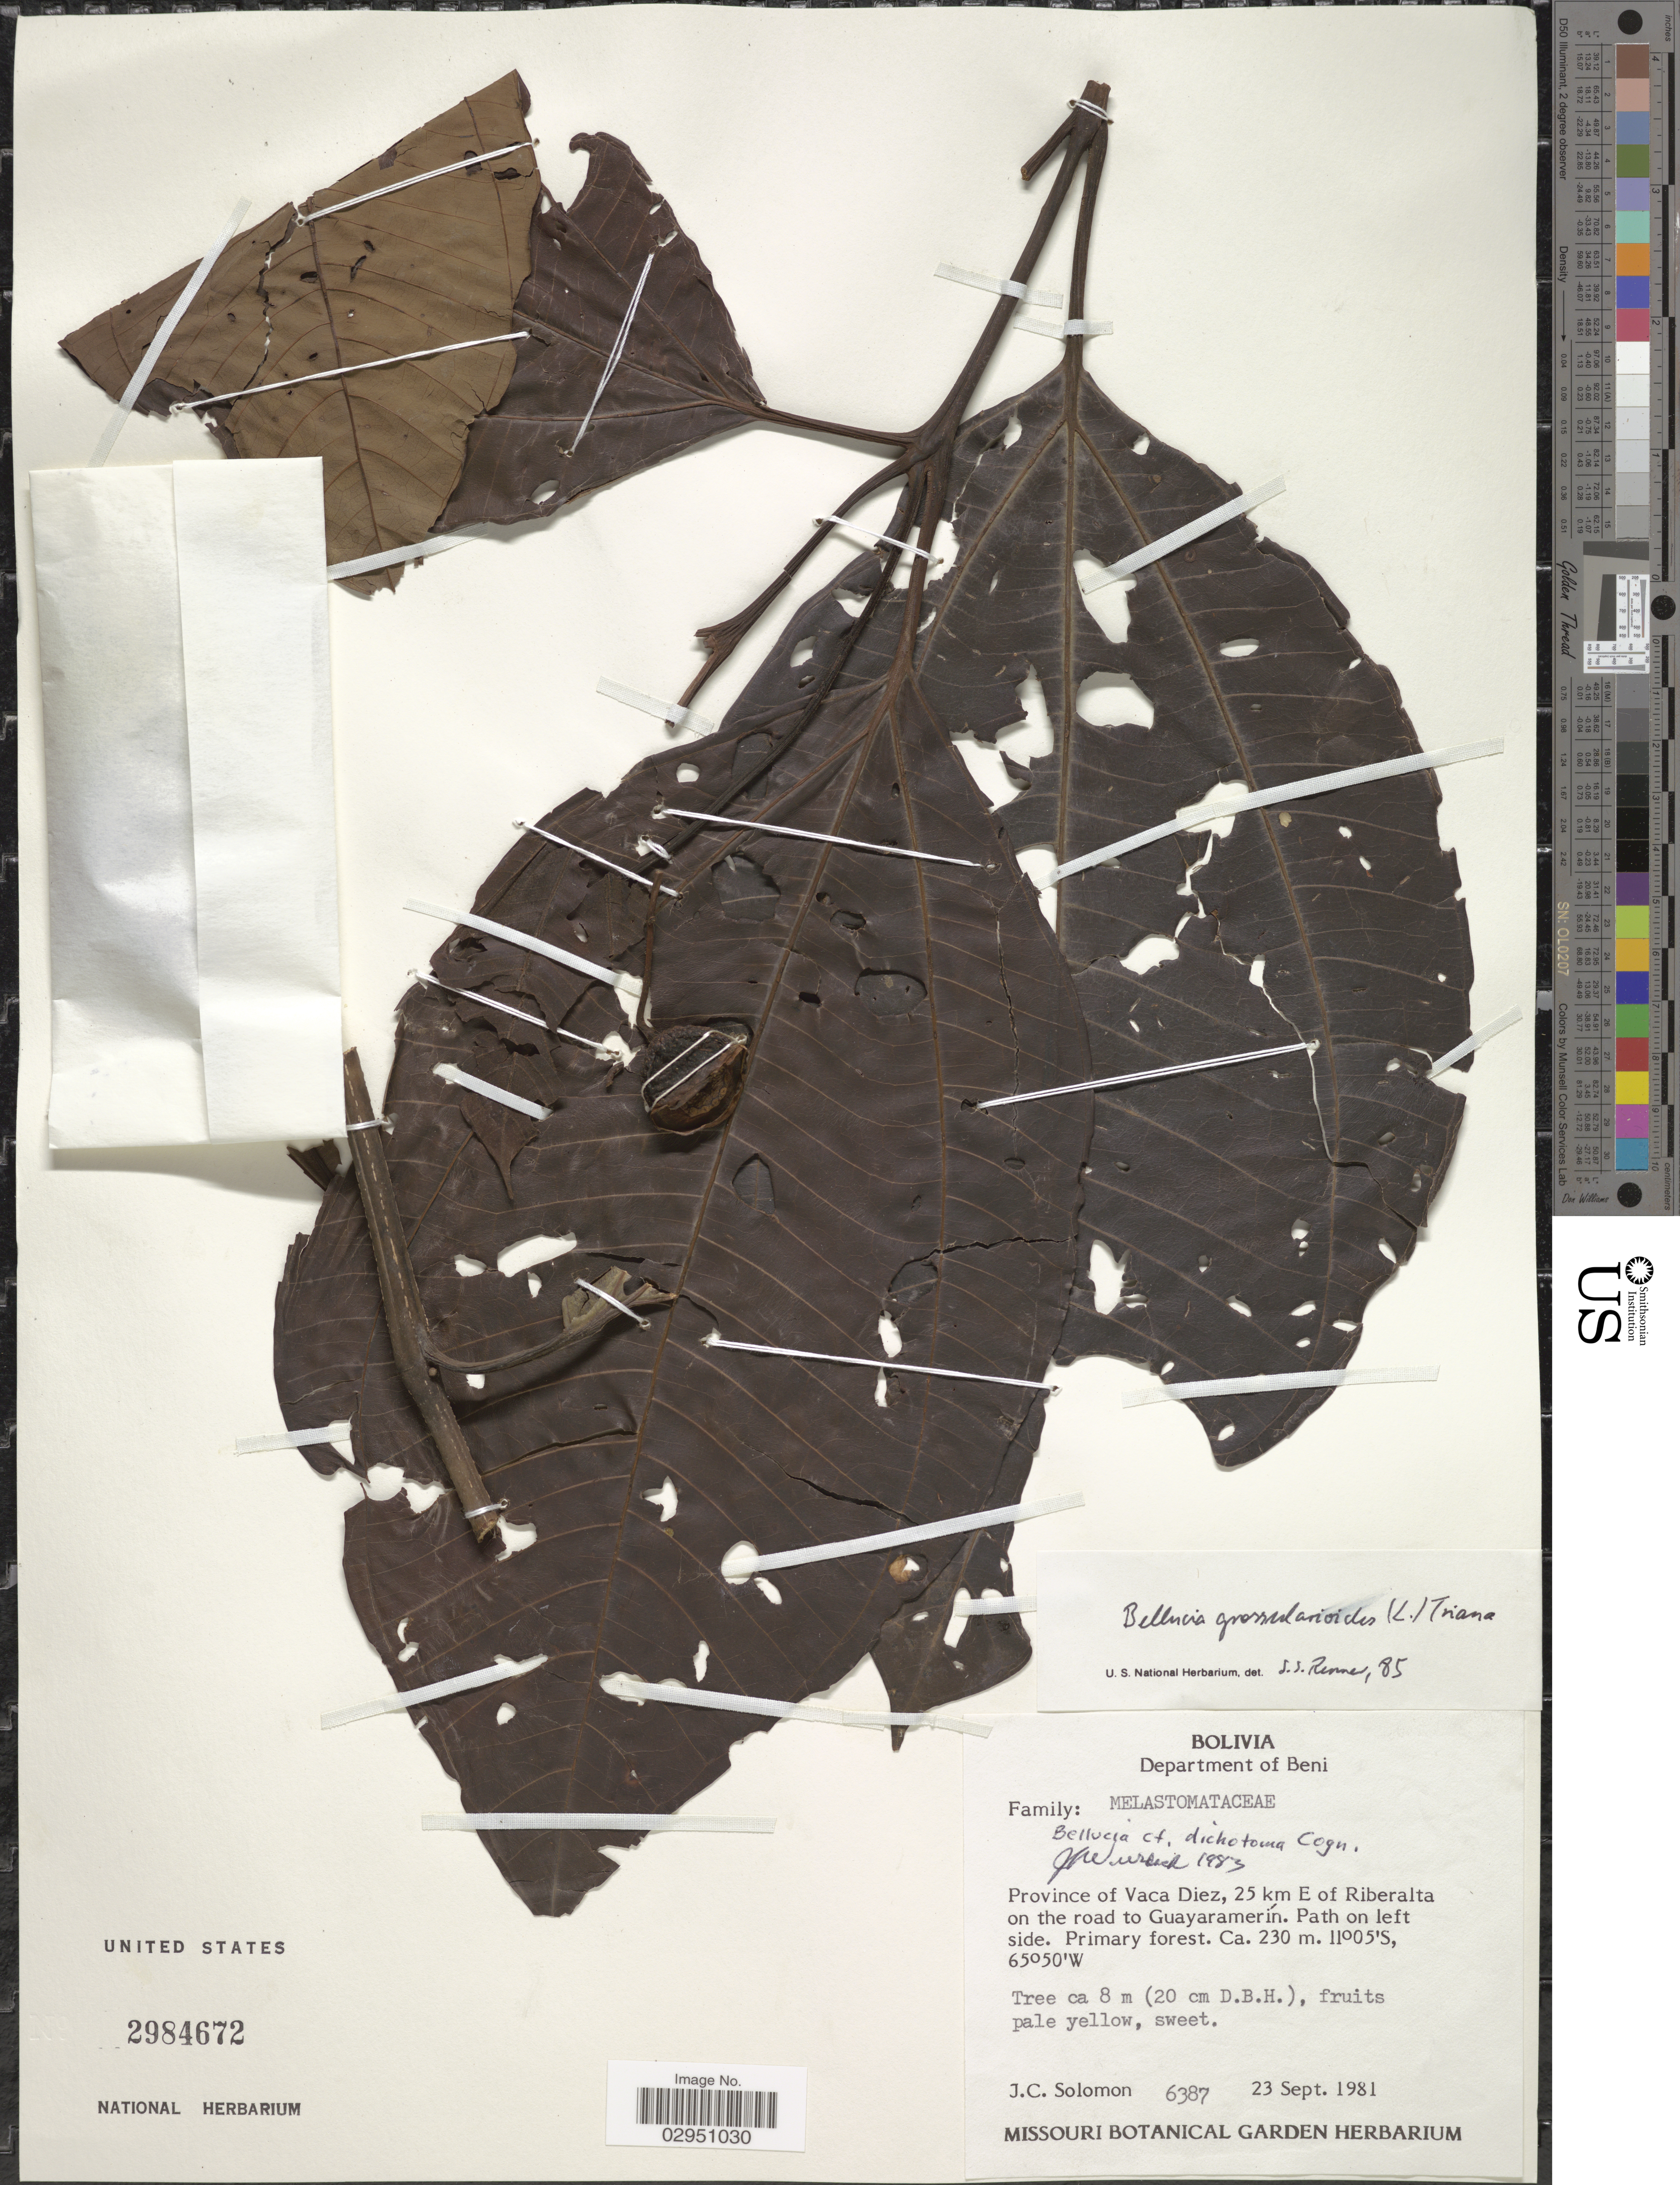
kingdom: Plantae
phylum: Tracheophyta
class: Magnoliopsida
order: Myrtales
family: Melastomataceae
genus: Bellucia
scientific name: Bellucia grossularioides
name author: (L.) Triana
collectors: J. C. Solomon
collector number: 6387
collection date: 1981-09-23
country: Bolivia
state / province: Beni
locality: Department of Beni. Province of Vaca Diez, 25 km E of Riberalta on the road to Guayaramerín.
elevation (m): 230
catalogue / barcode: US 2984672